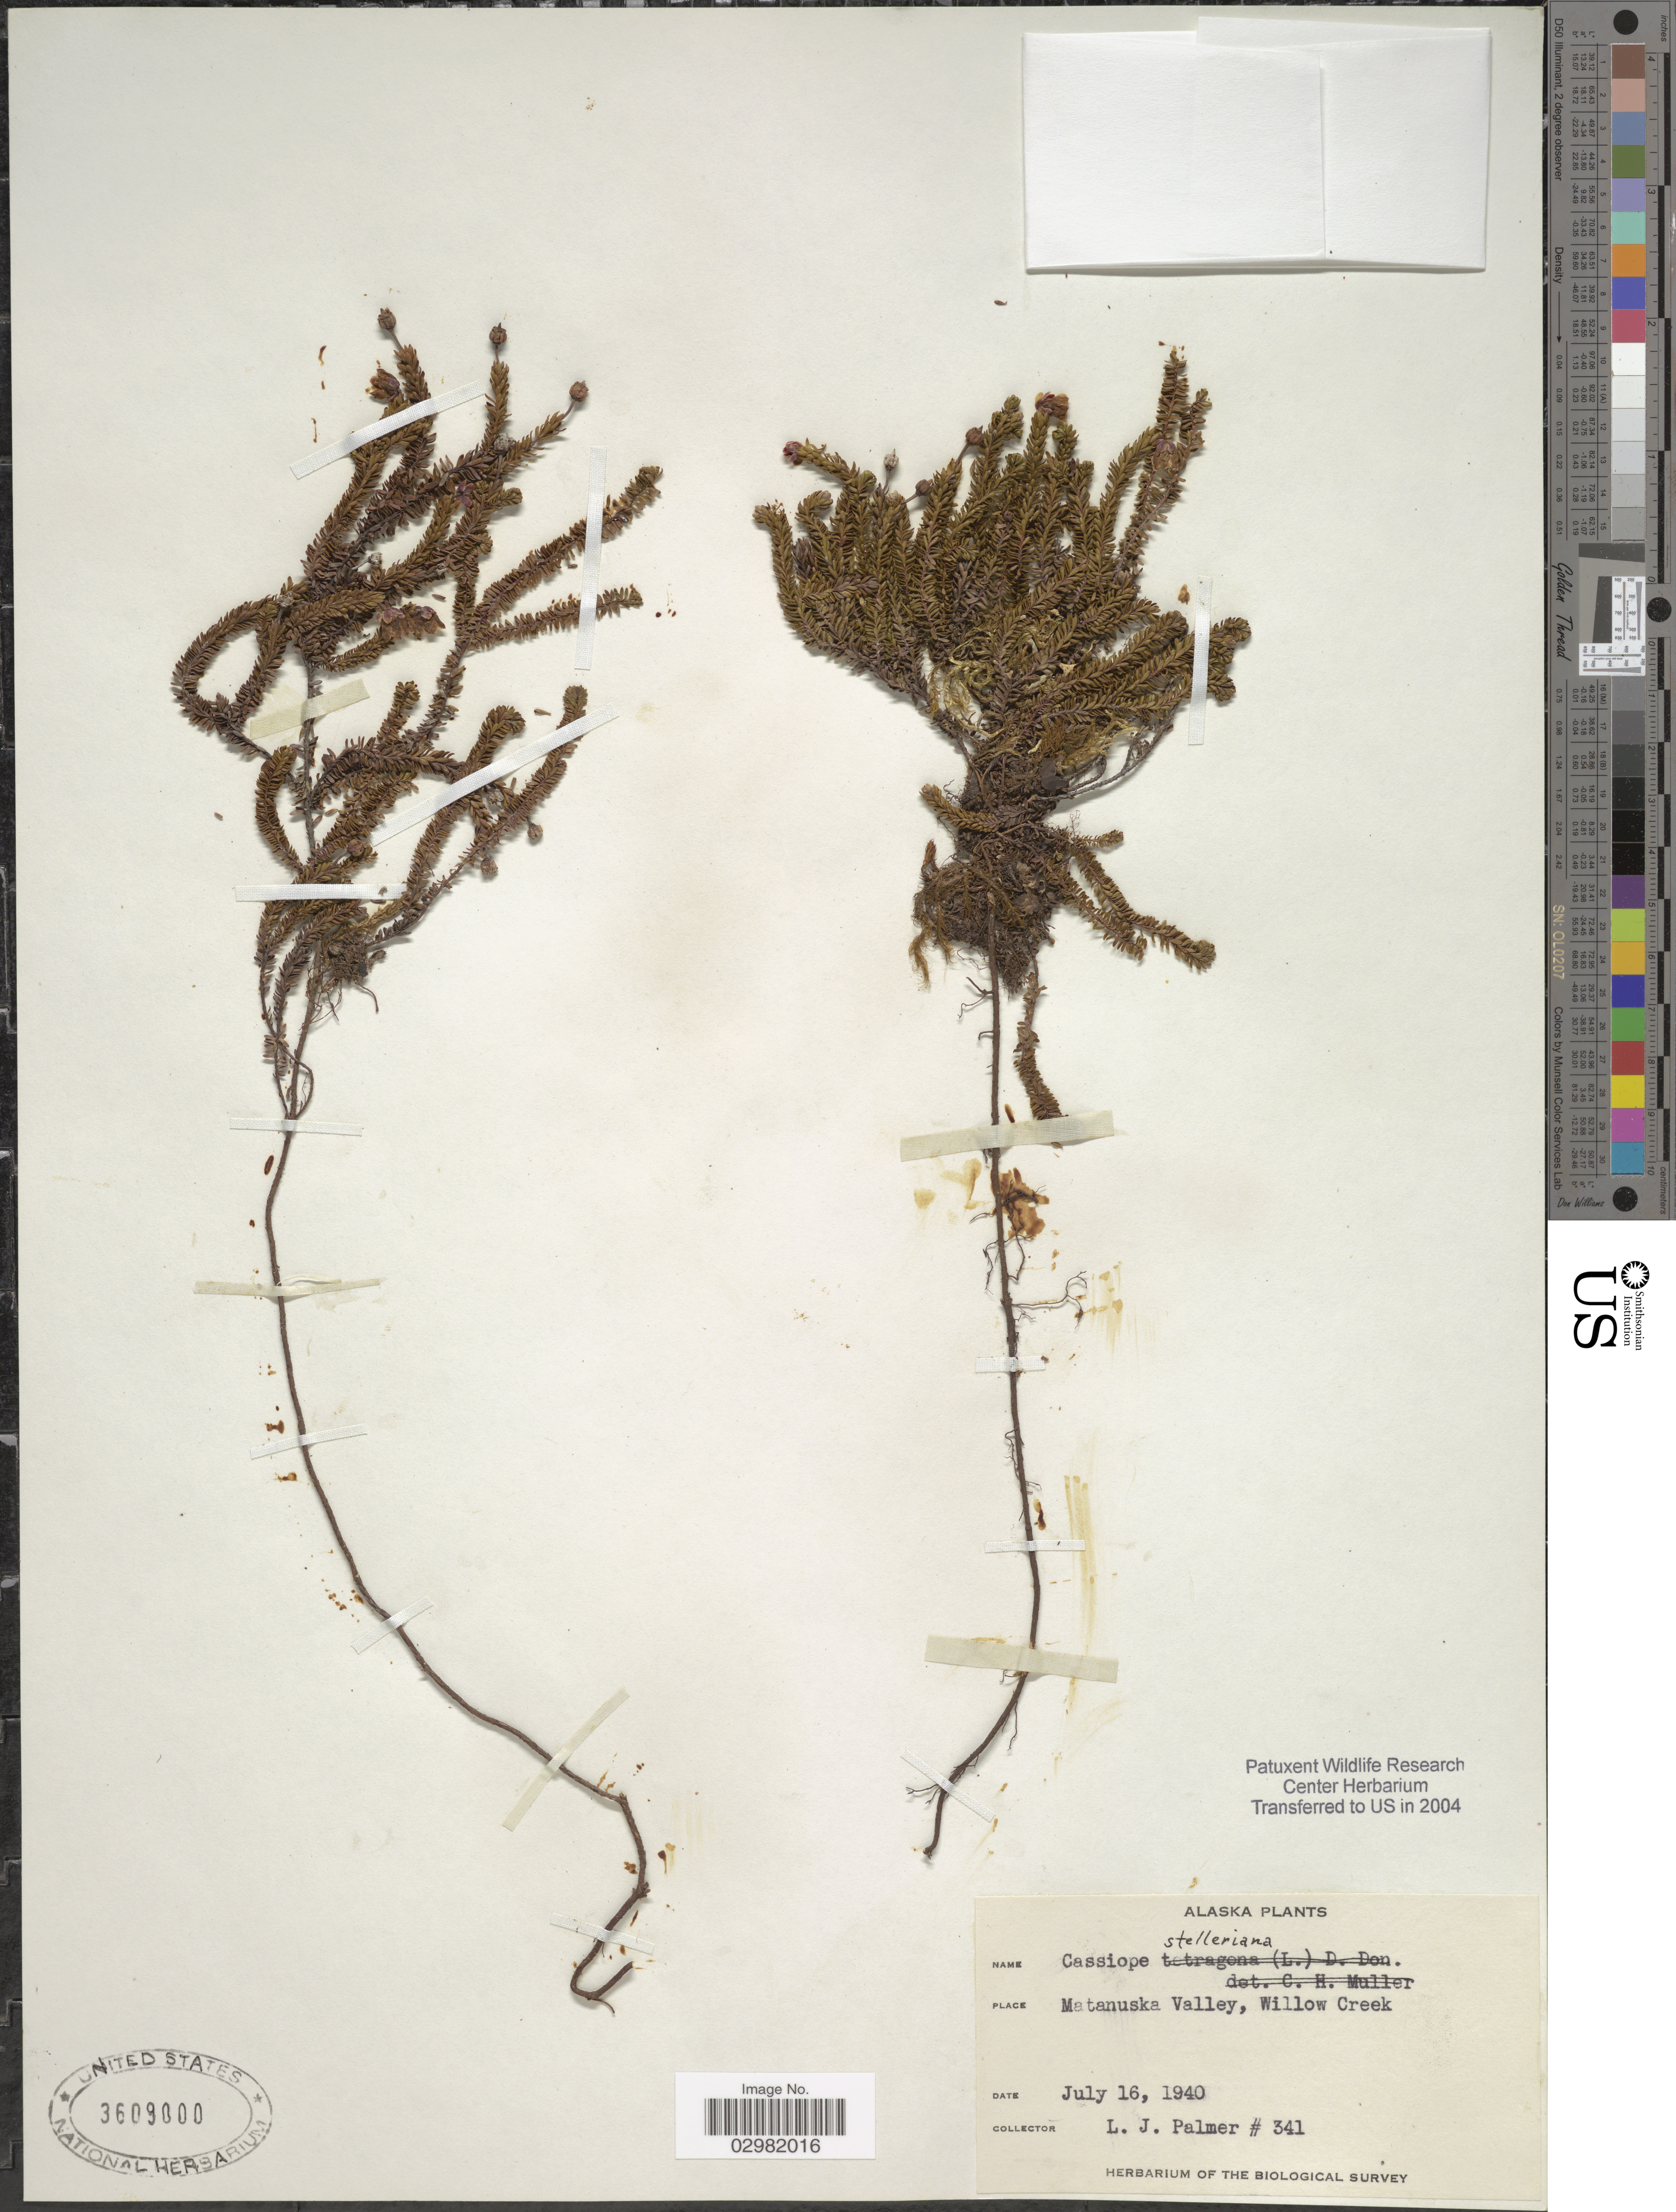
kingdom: Plantae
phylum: Tracheophyta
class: Magnoliopsida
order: Ericales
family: Ericaceae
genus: Cassiope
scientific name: Cassiope stelleriana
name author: (Pall.) DC.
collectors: L. J. Palmer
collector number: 341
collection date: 1940-07-16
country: United States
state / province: Alaska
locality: Matanuska Valley, Willow Creek.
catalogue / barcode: US 3609000